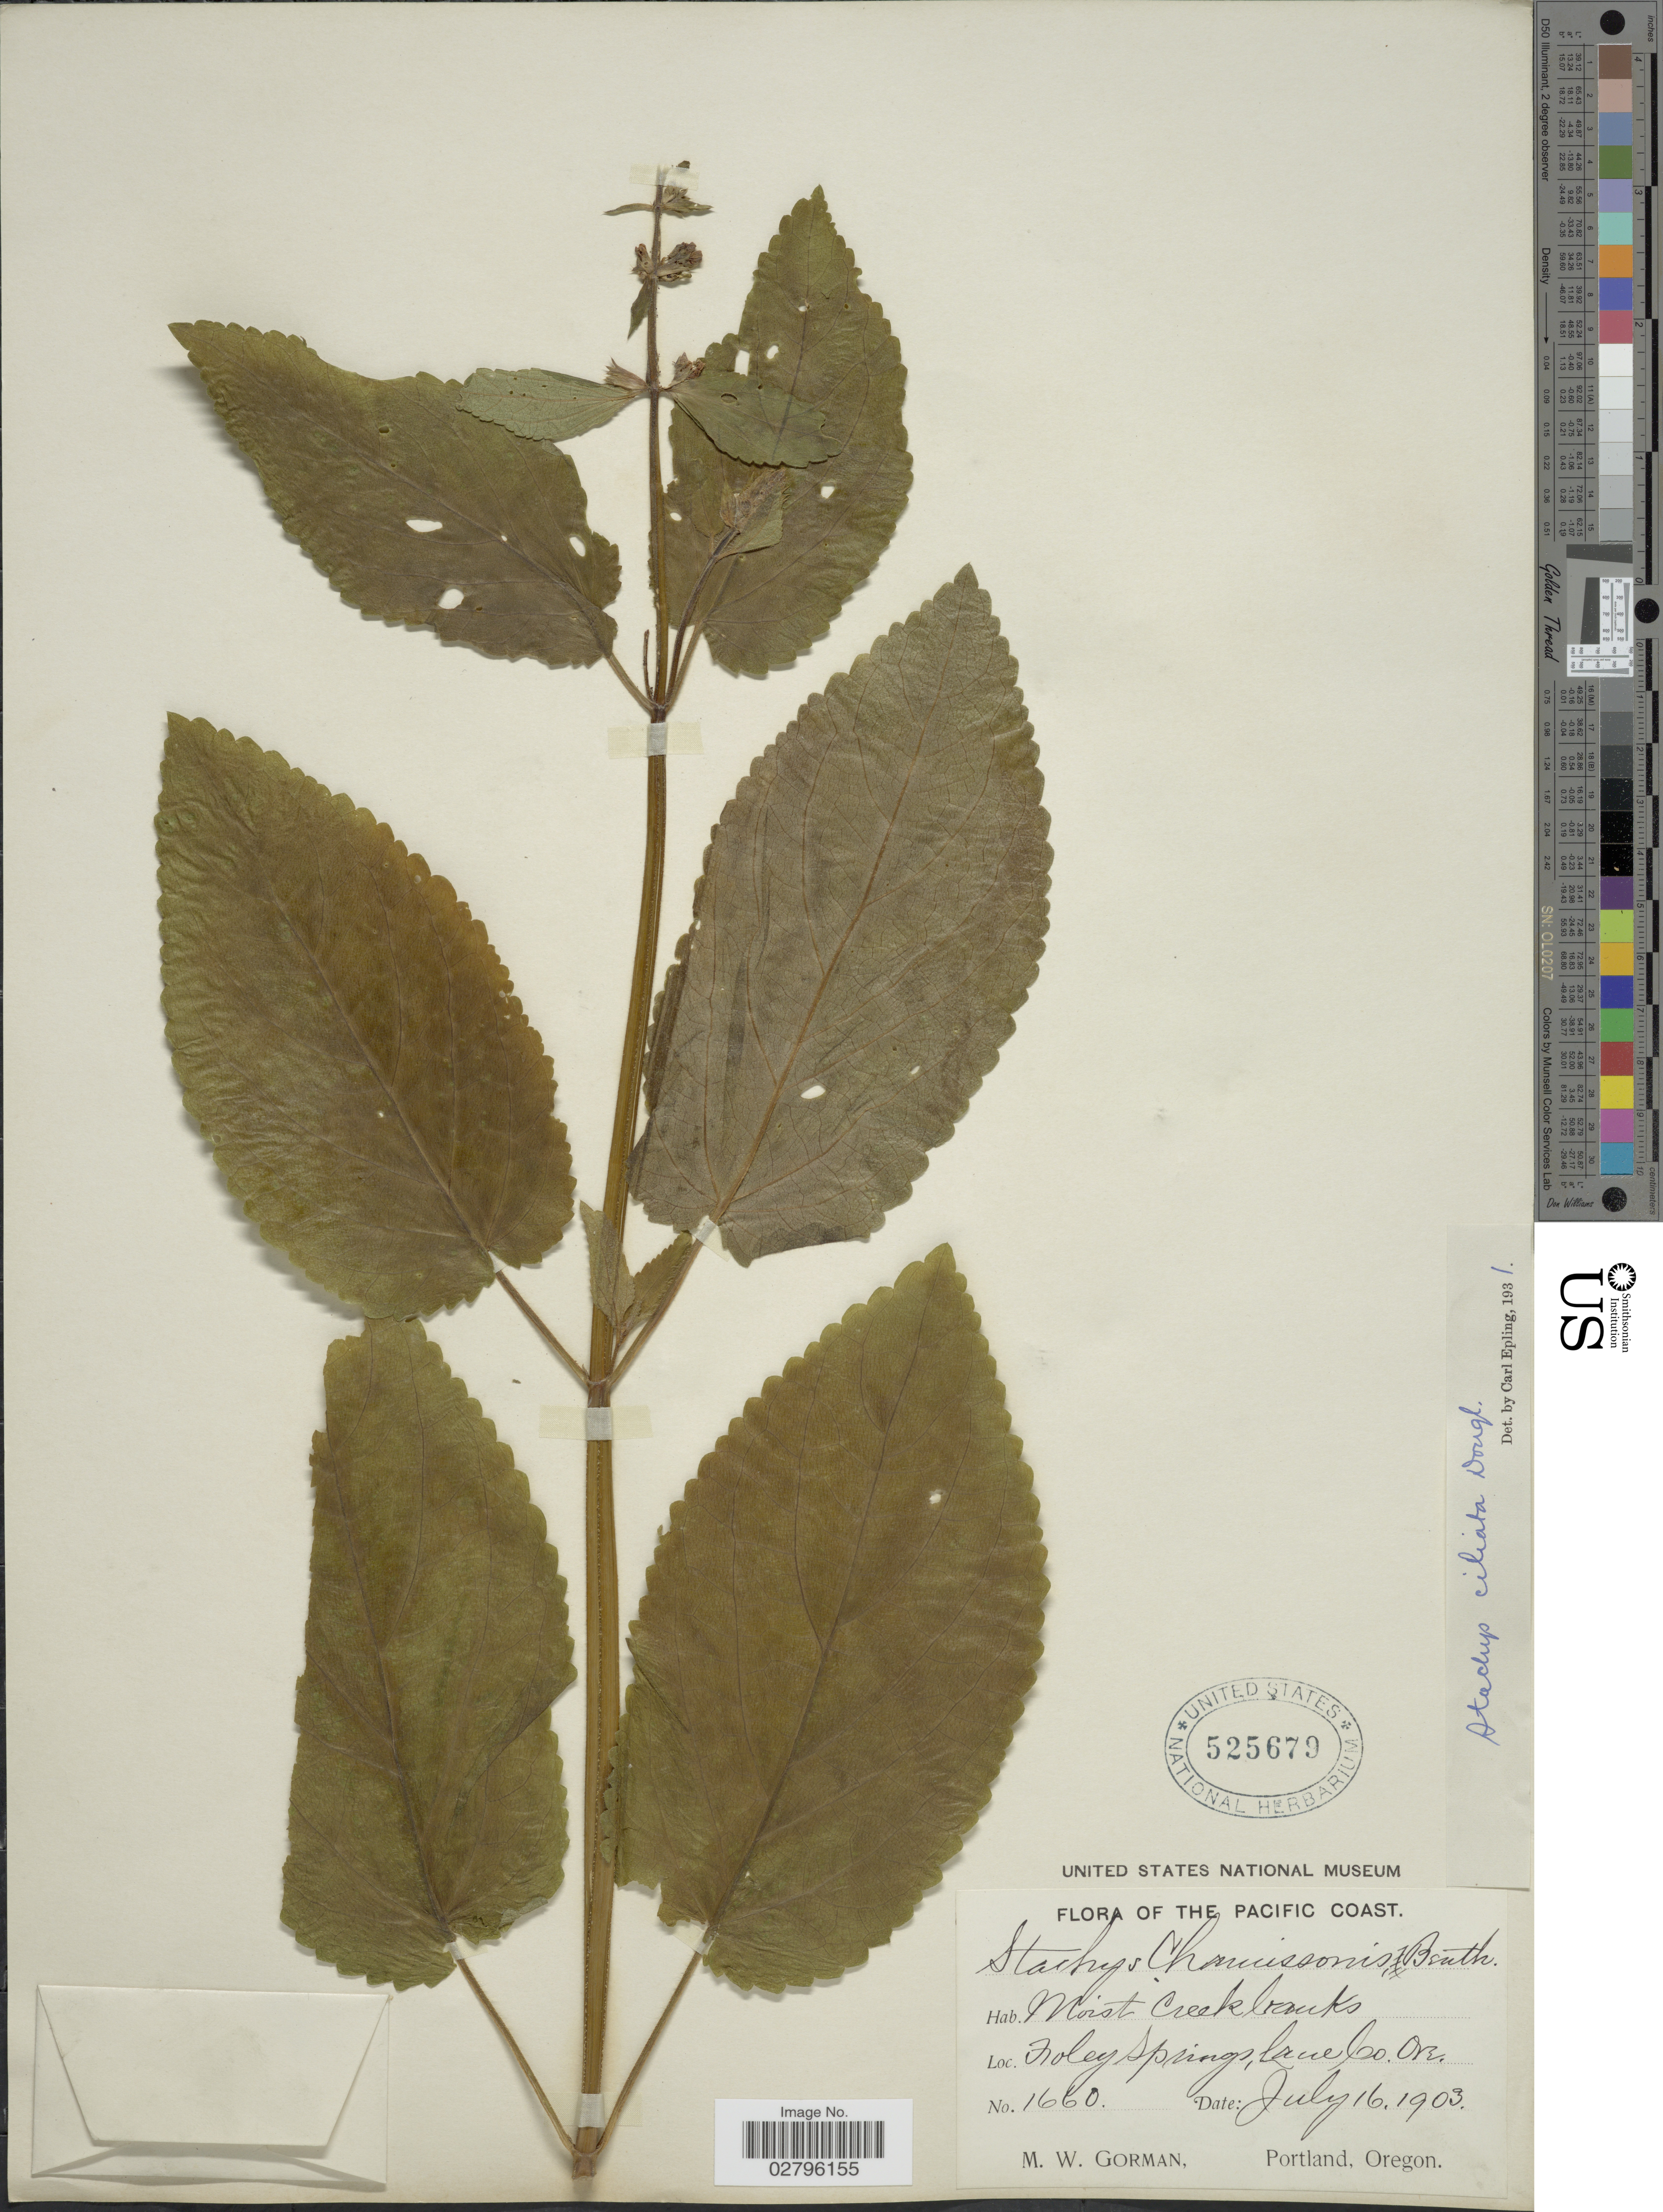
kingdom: Plantae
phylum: Tracheophyta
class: Magnoliopsida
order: Lamiales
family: Lamiaceae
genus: Stachys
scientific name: Stachys ciliata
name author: Douglas ex Benth.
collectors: M. W. Gorman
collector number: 1660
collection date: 1903-07-16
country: United States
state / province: Oregon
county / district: Lane County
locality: Foley Springs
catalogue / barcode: US 525679